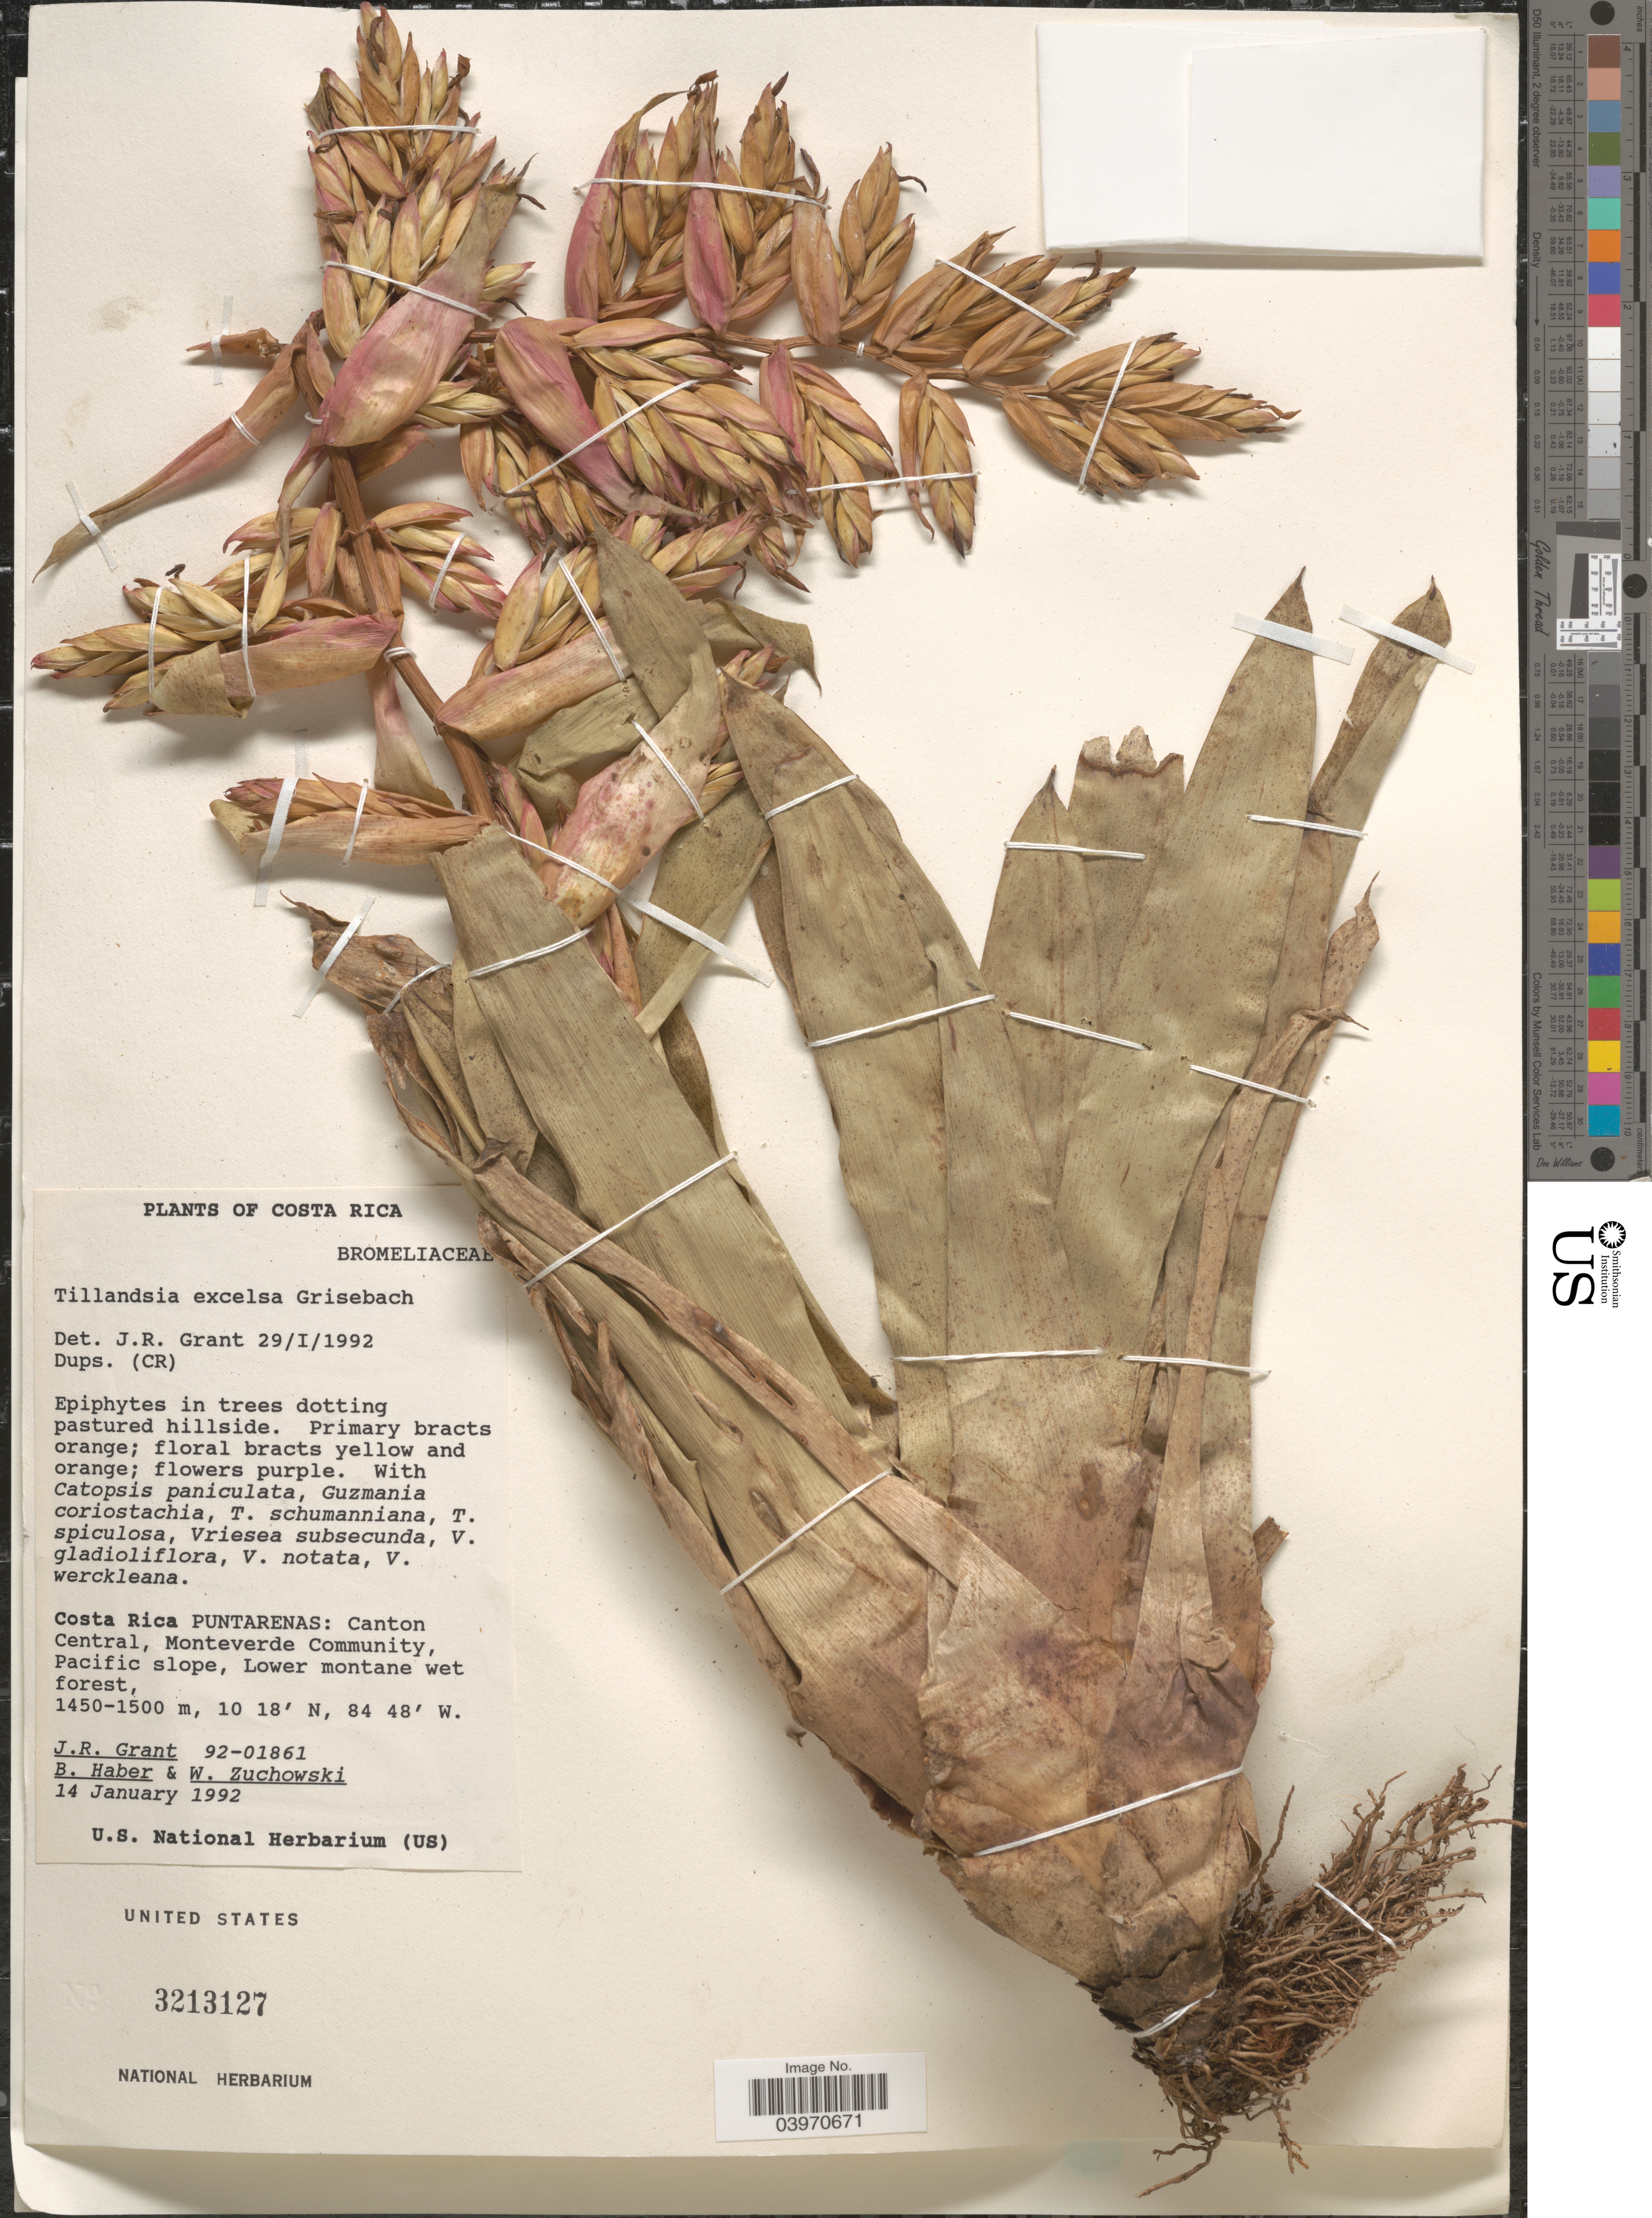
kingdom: Plantae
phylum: Tracheophyta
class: Liliopsida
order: Poales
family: Bromeliaceae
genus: Tillandsia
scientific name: Tillandsia excelsa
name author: Griseb.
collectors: J. Grant, B. Haber & W. Zuchowski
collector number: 92-01861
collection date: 1992-01-14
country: Costa Rica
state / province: Puntarenas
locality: Canton Central, Monteverde Community, Pacific slope, Lower montane wet forest.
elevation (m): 1450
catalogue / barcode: US 3213127